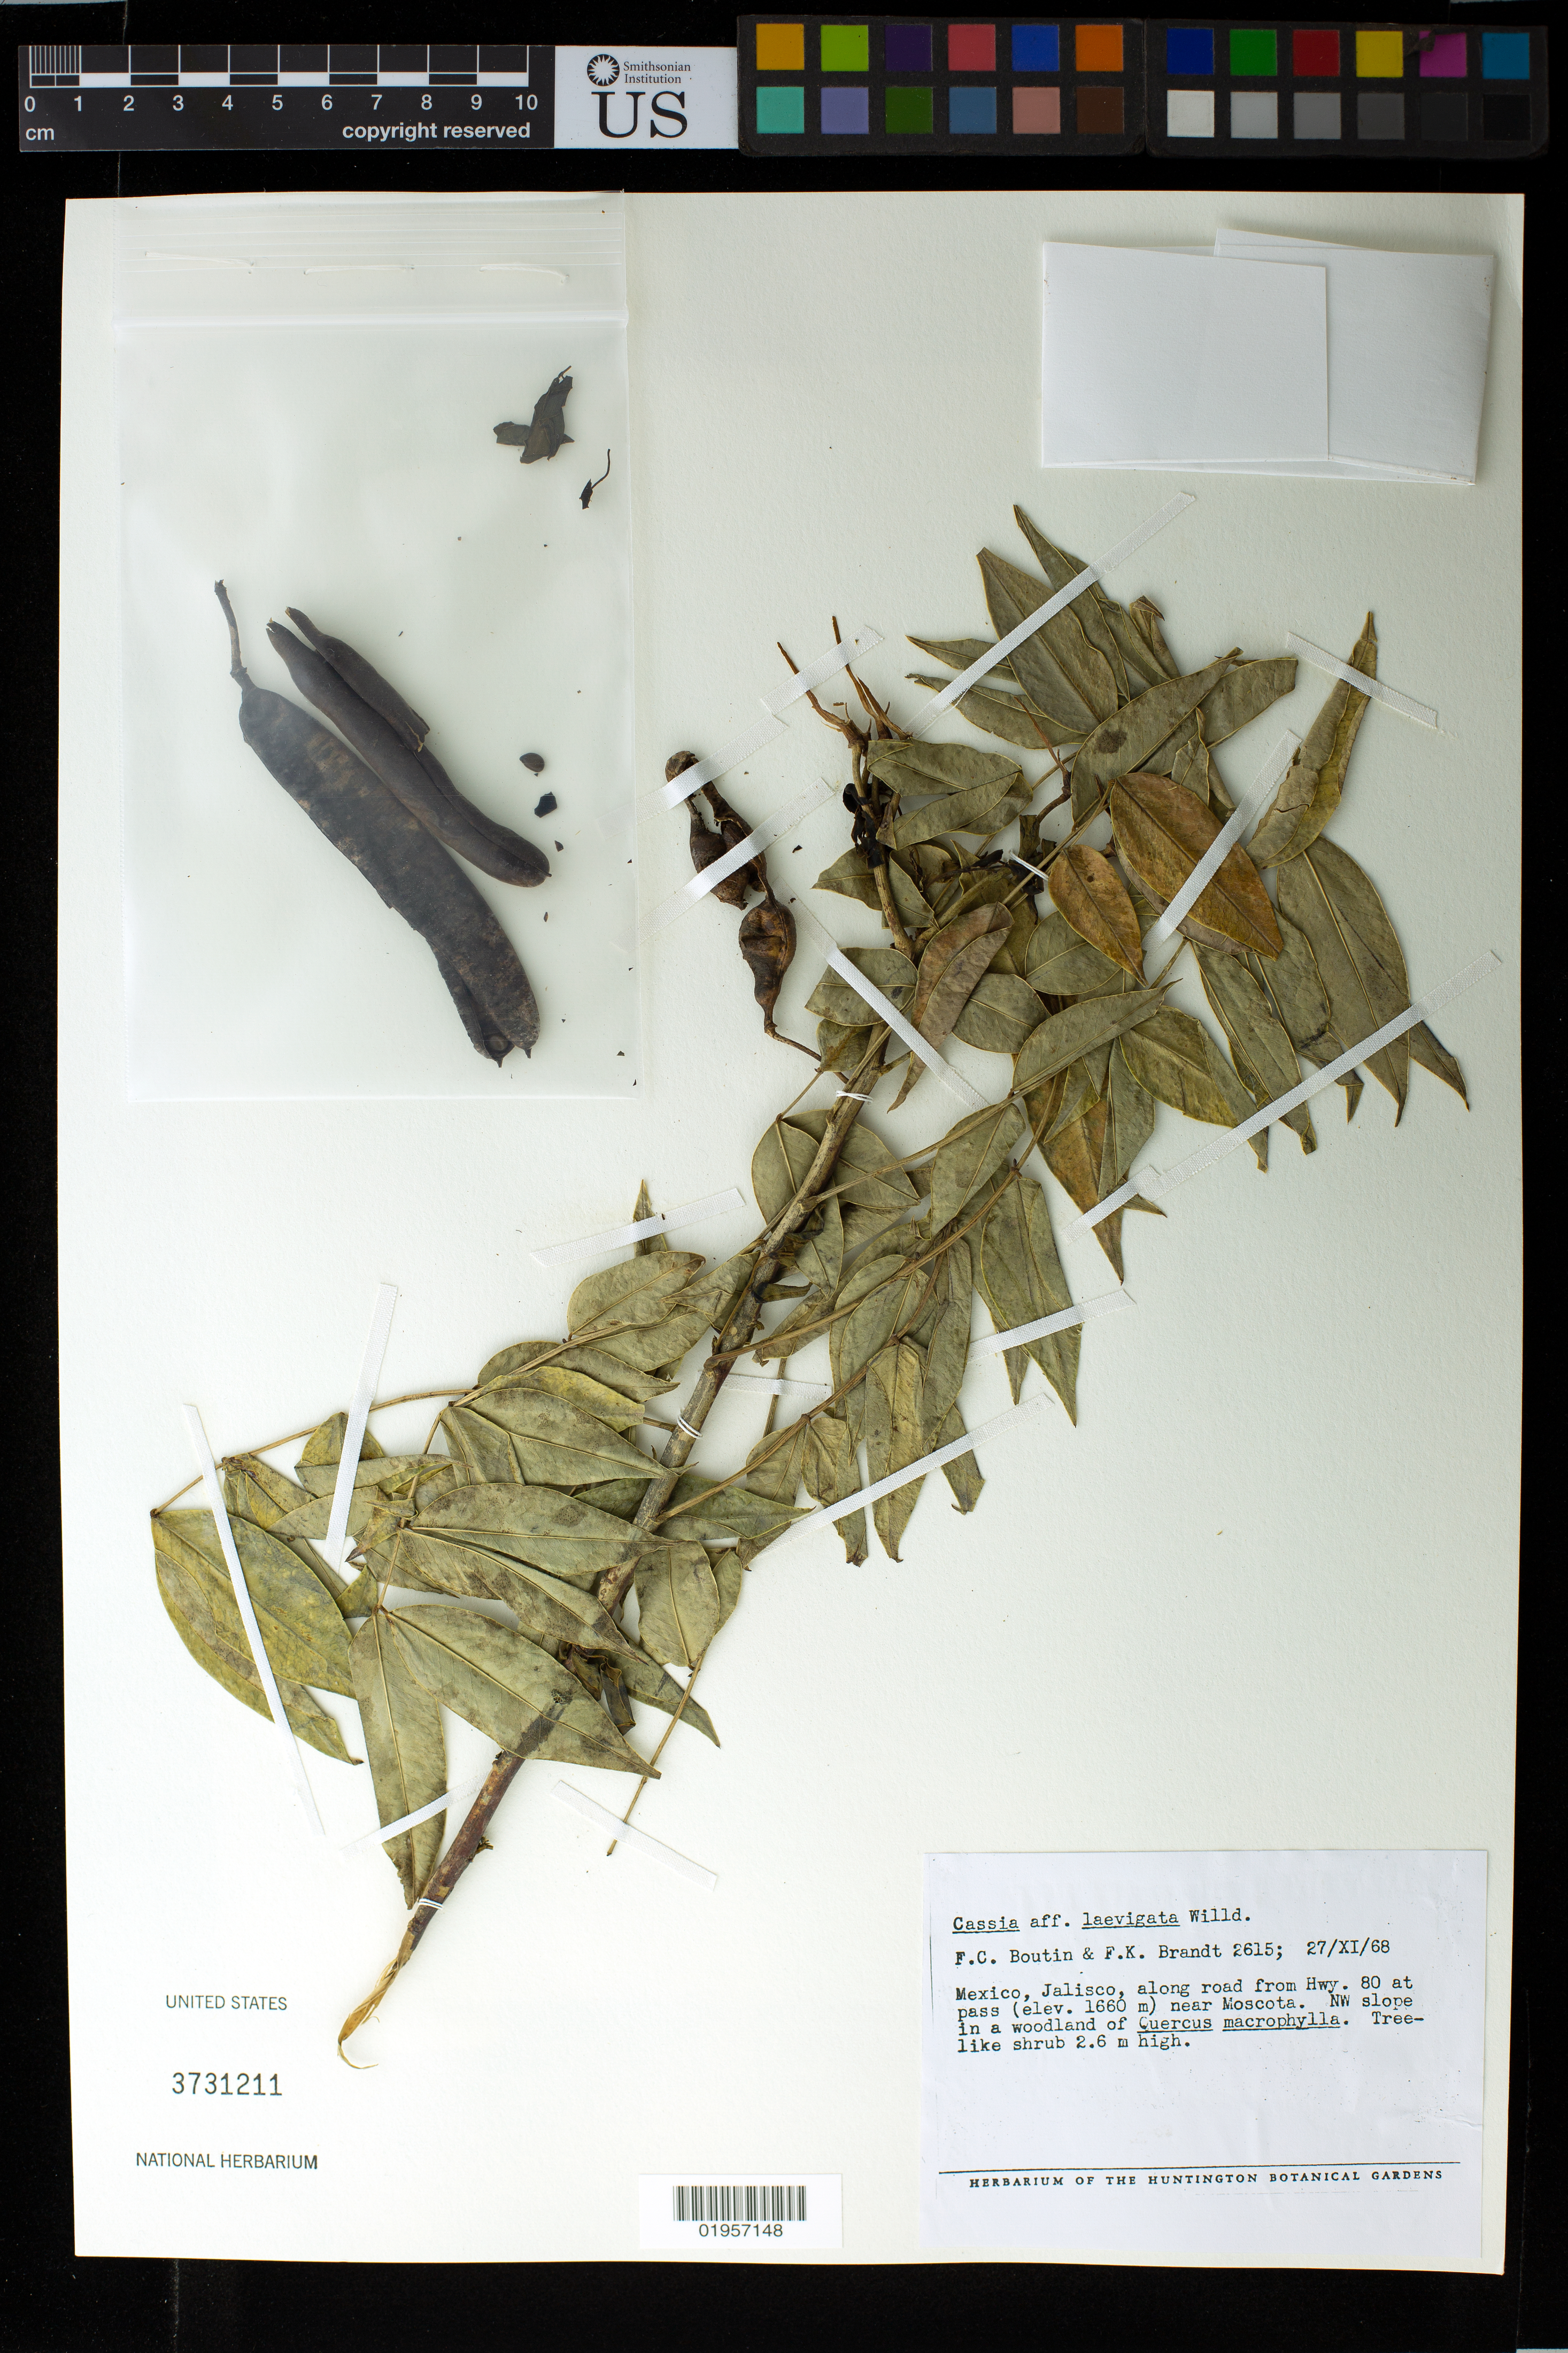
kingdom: Plantae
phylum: Tracheophyta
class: Magnoliopsida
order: Fabales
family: Fabaceae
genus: Cassia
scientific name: Cassia laevigata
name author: Willd.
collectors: F. Boutin & -. Brandt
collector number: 2615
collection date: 1968-11-27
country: Mexico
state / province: Jalisco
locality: Along road from Hwy 80 at pass near Moscota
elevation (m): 1660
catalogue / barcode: US 3731211